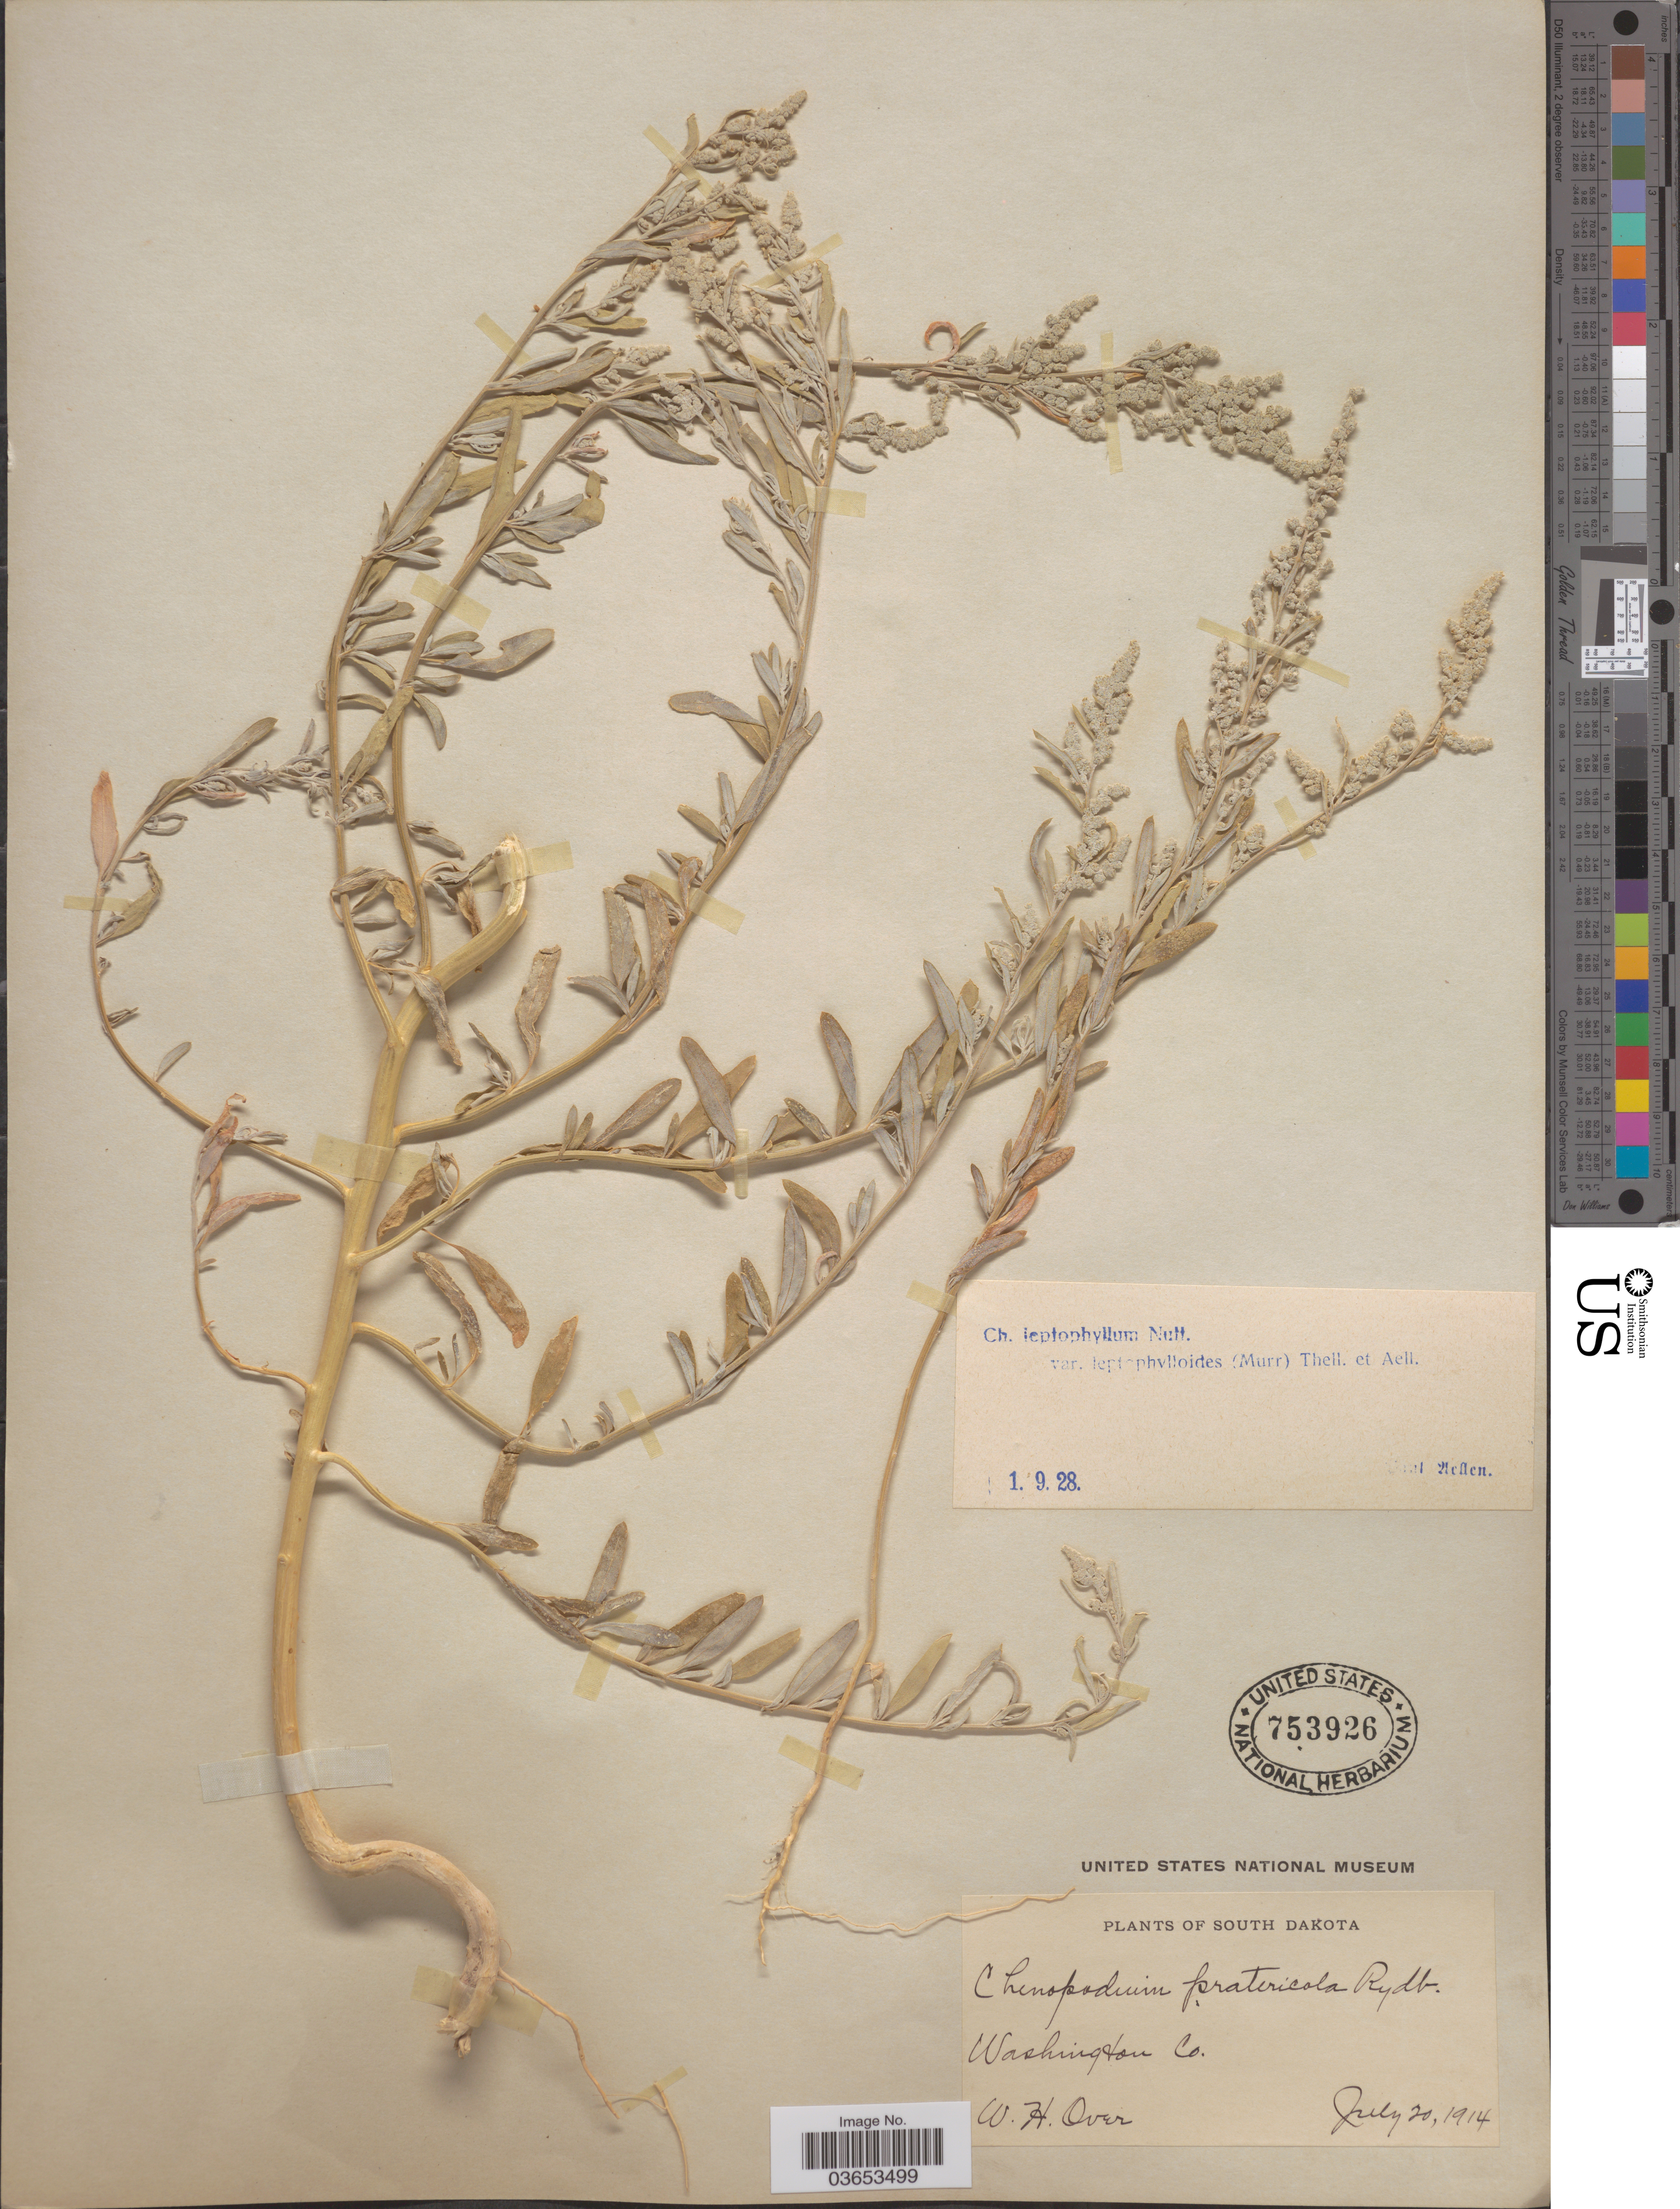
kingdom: Plantae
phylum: Tracheophyta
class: Magnoliopsida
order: Caryophyllales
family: Amaranthaceae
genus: Chenopodium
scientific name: Chenopodium leptophyllum var. leptophylloides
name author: (Murr) Thell. & Aellen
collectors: W. Over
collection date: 1914-07-20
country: United States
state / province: South Dakota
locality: Washington Co.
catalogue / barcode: US 753926